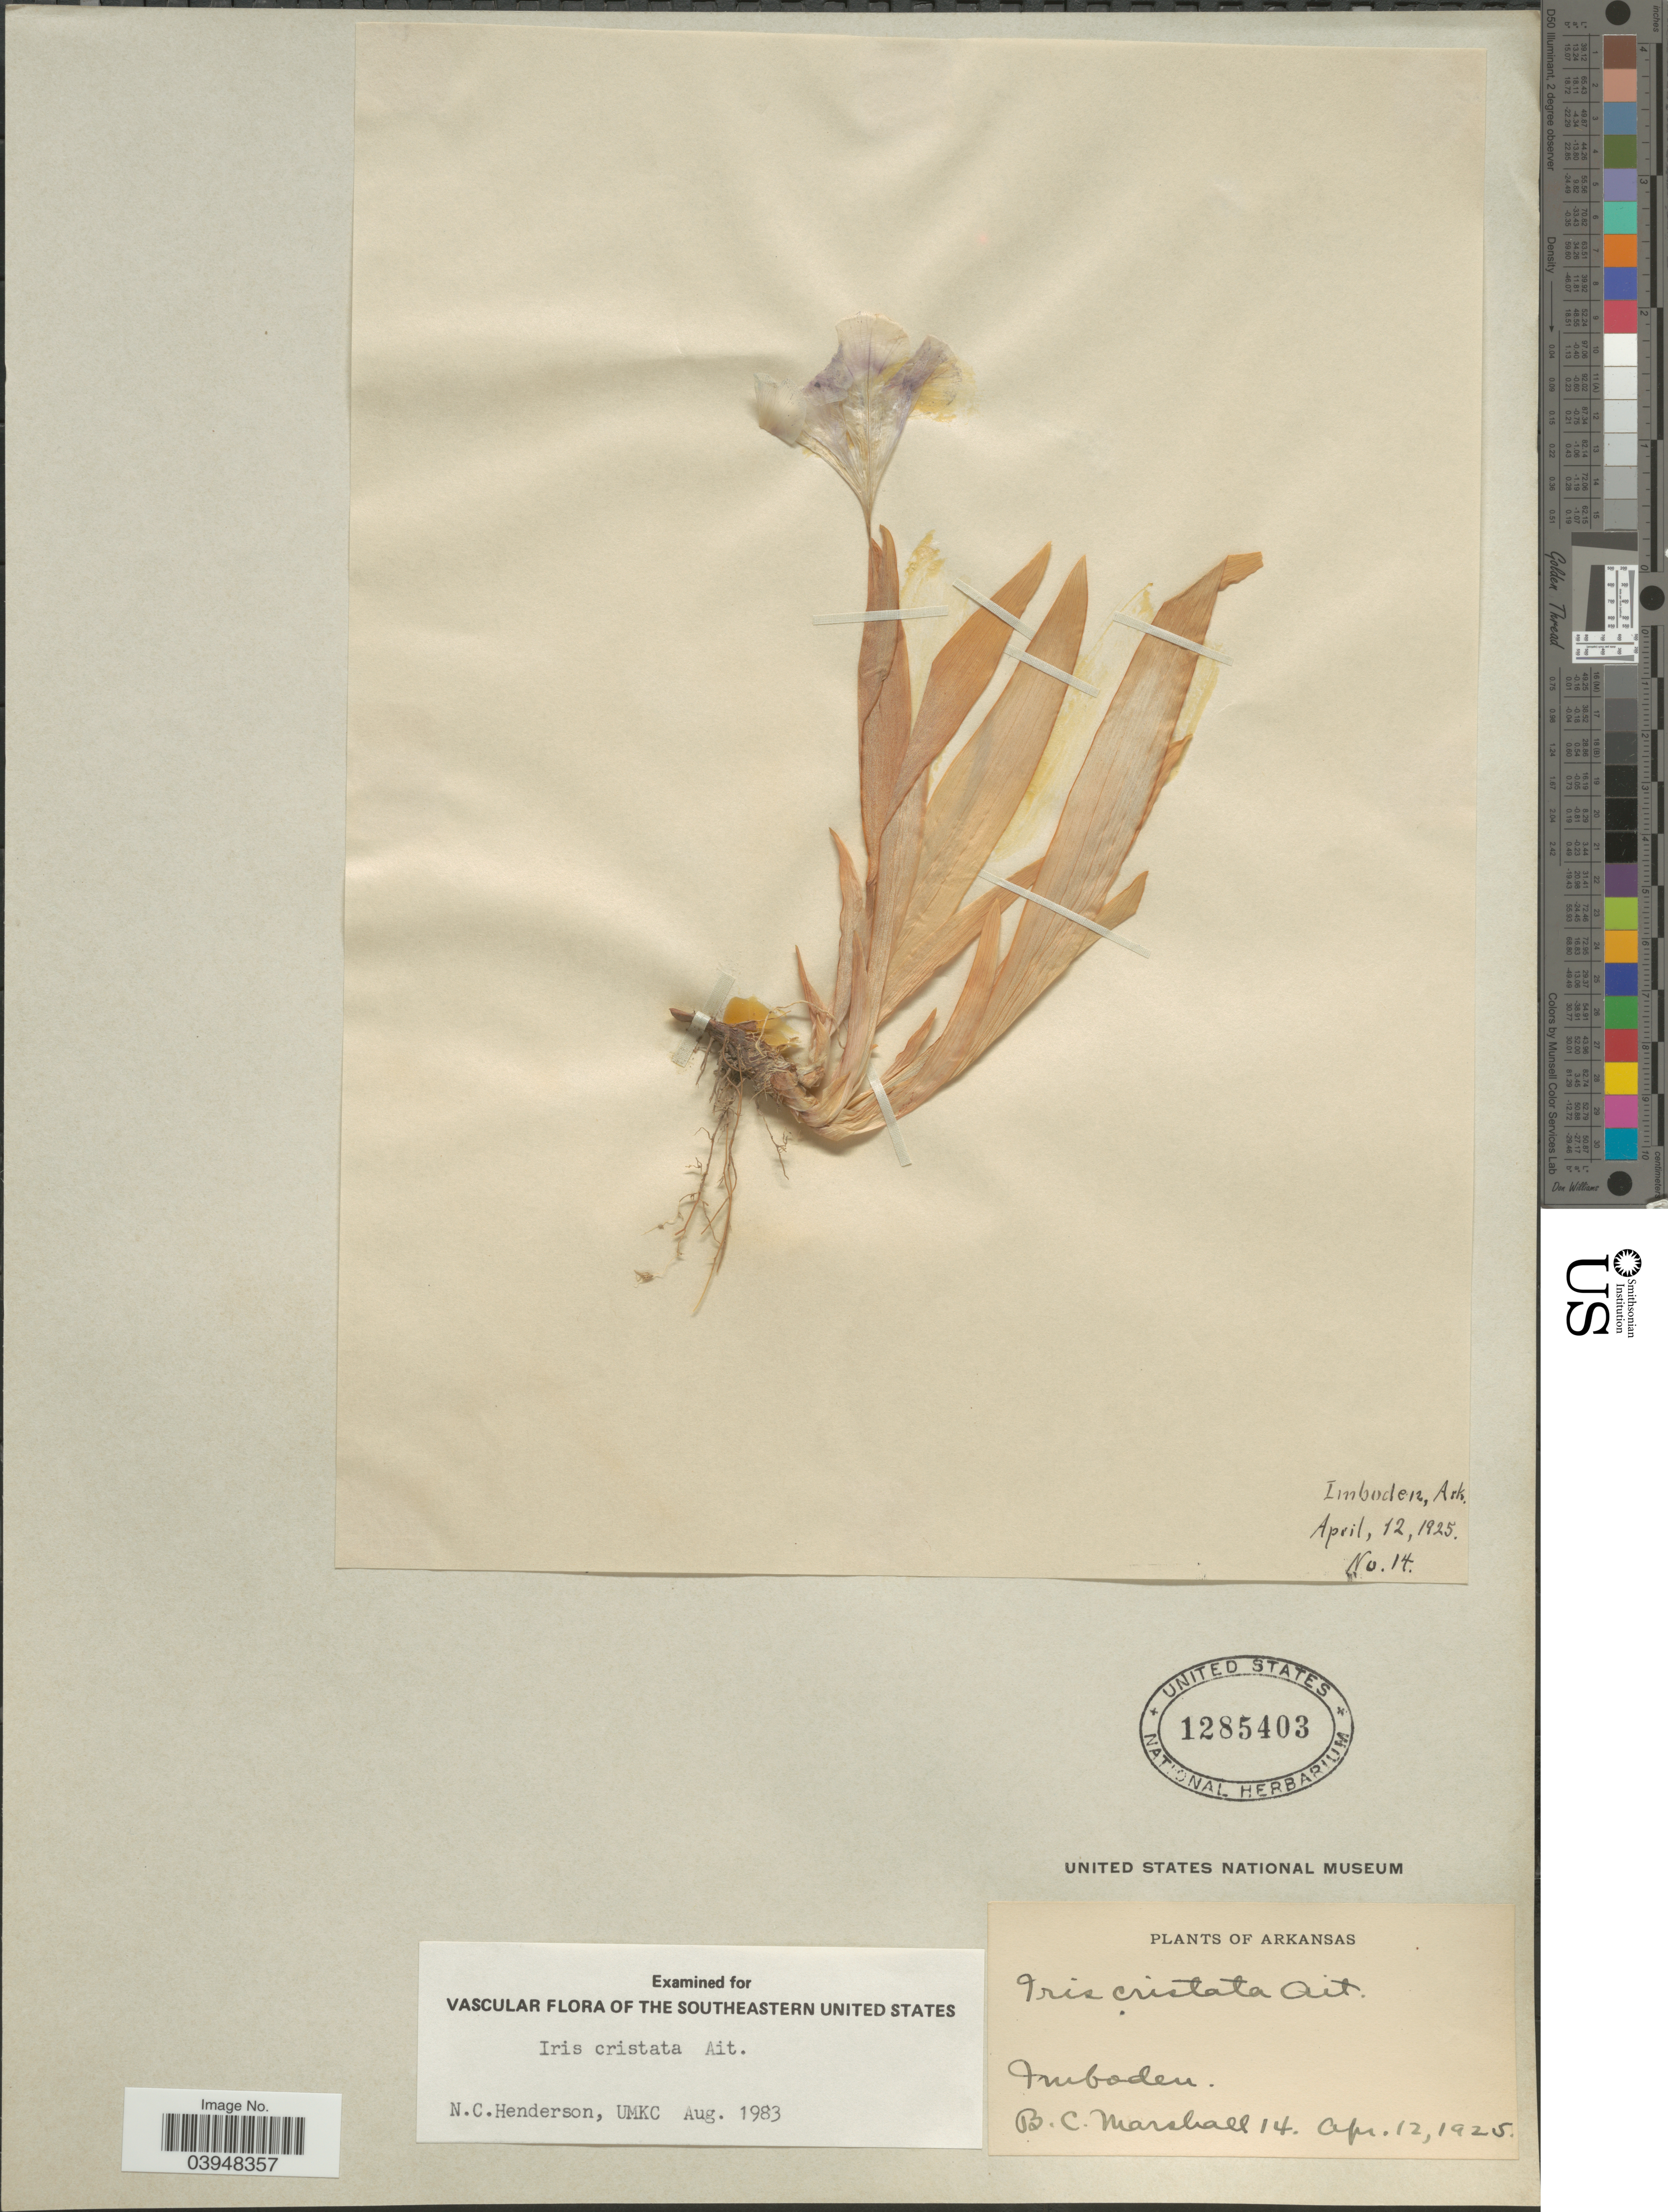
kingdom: Plantae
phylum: Tracheophyta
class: Liliopsida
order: Asparagales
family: Iridaceae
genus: Iris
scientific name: Iris cristata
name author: Aiton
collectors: B. C. Marshall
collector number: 14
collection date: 1925-04-12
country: United States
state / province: Arkansas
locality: Imboden.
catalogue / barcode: US 1285403